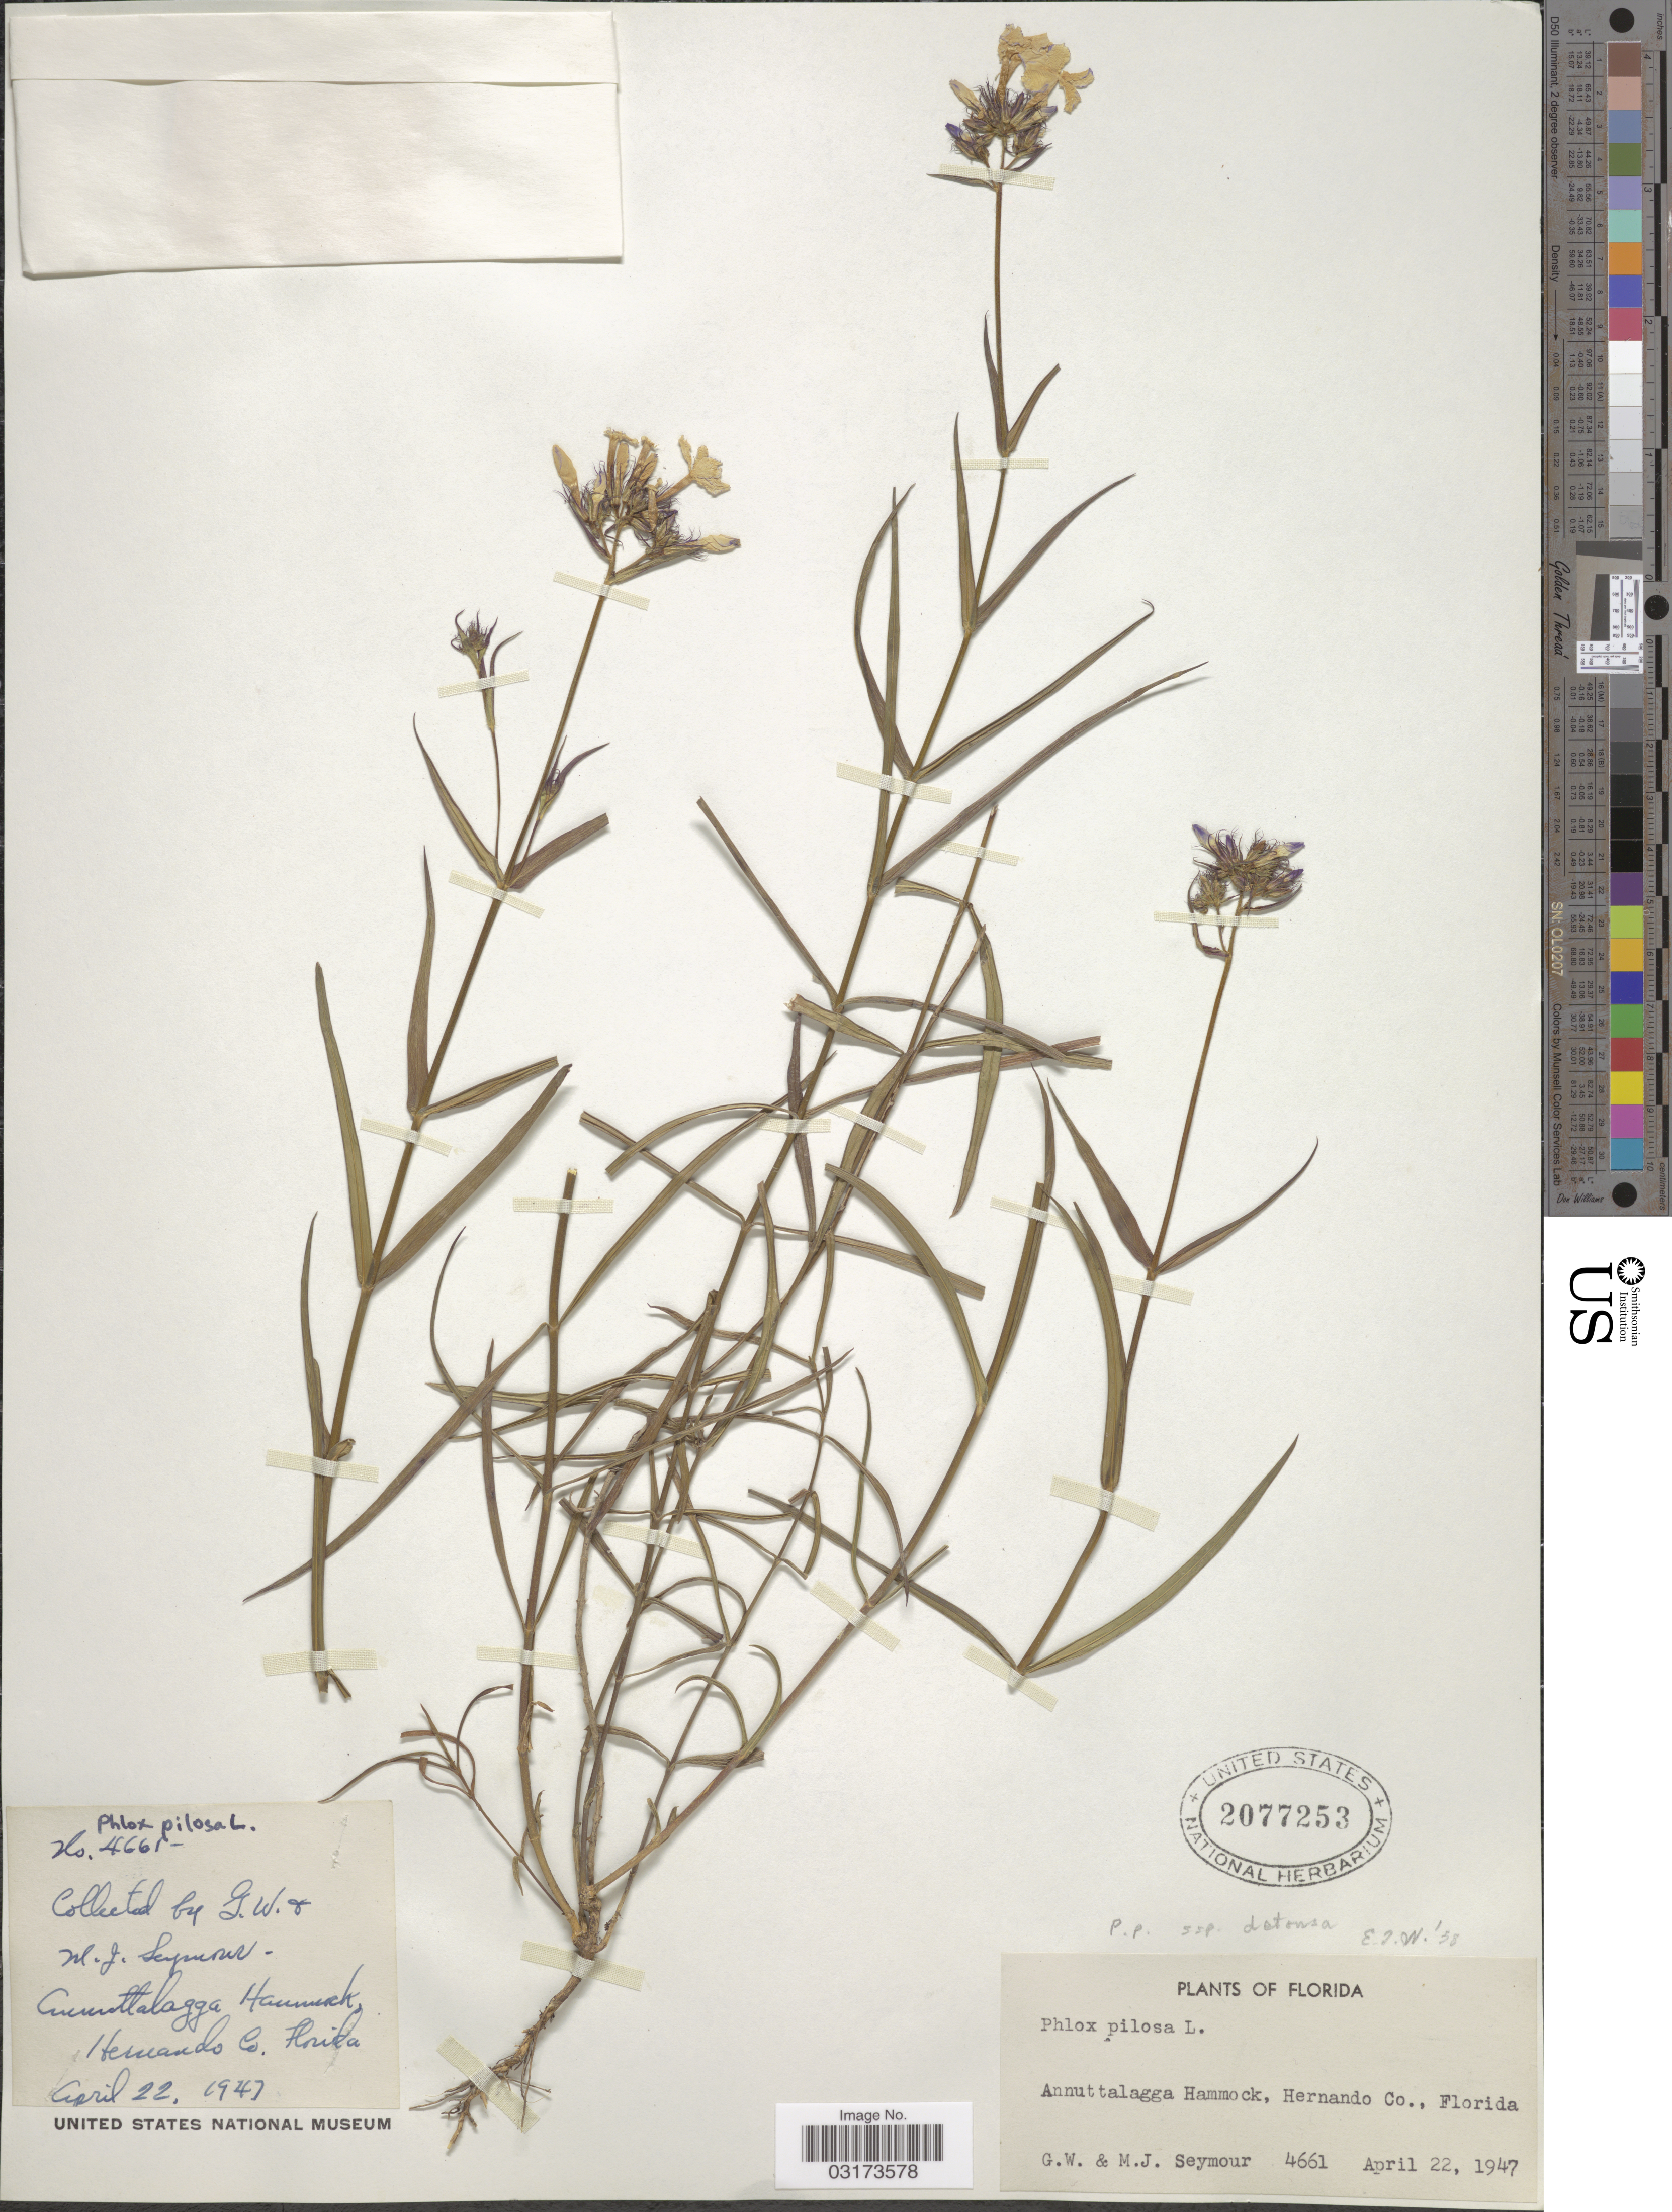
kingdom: Plantae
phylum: Tracheophyta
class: Magnoliopsida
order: Ericales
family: Polemoniaceae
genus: Phlox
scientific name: Phlox pilosa var. detonsa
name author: A. Gray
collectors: G. Seymour & M. Seymour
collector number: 4661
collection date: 1947-04-22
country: United States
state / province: Florida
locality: Annuttalagga Hammock, Hernando Co.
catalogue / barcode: US 2077253